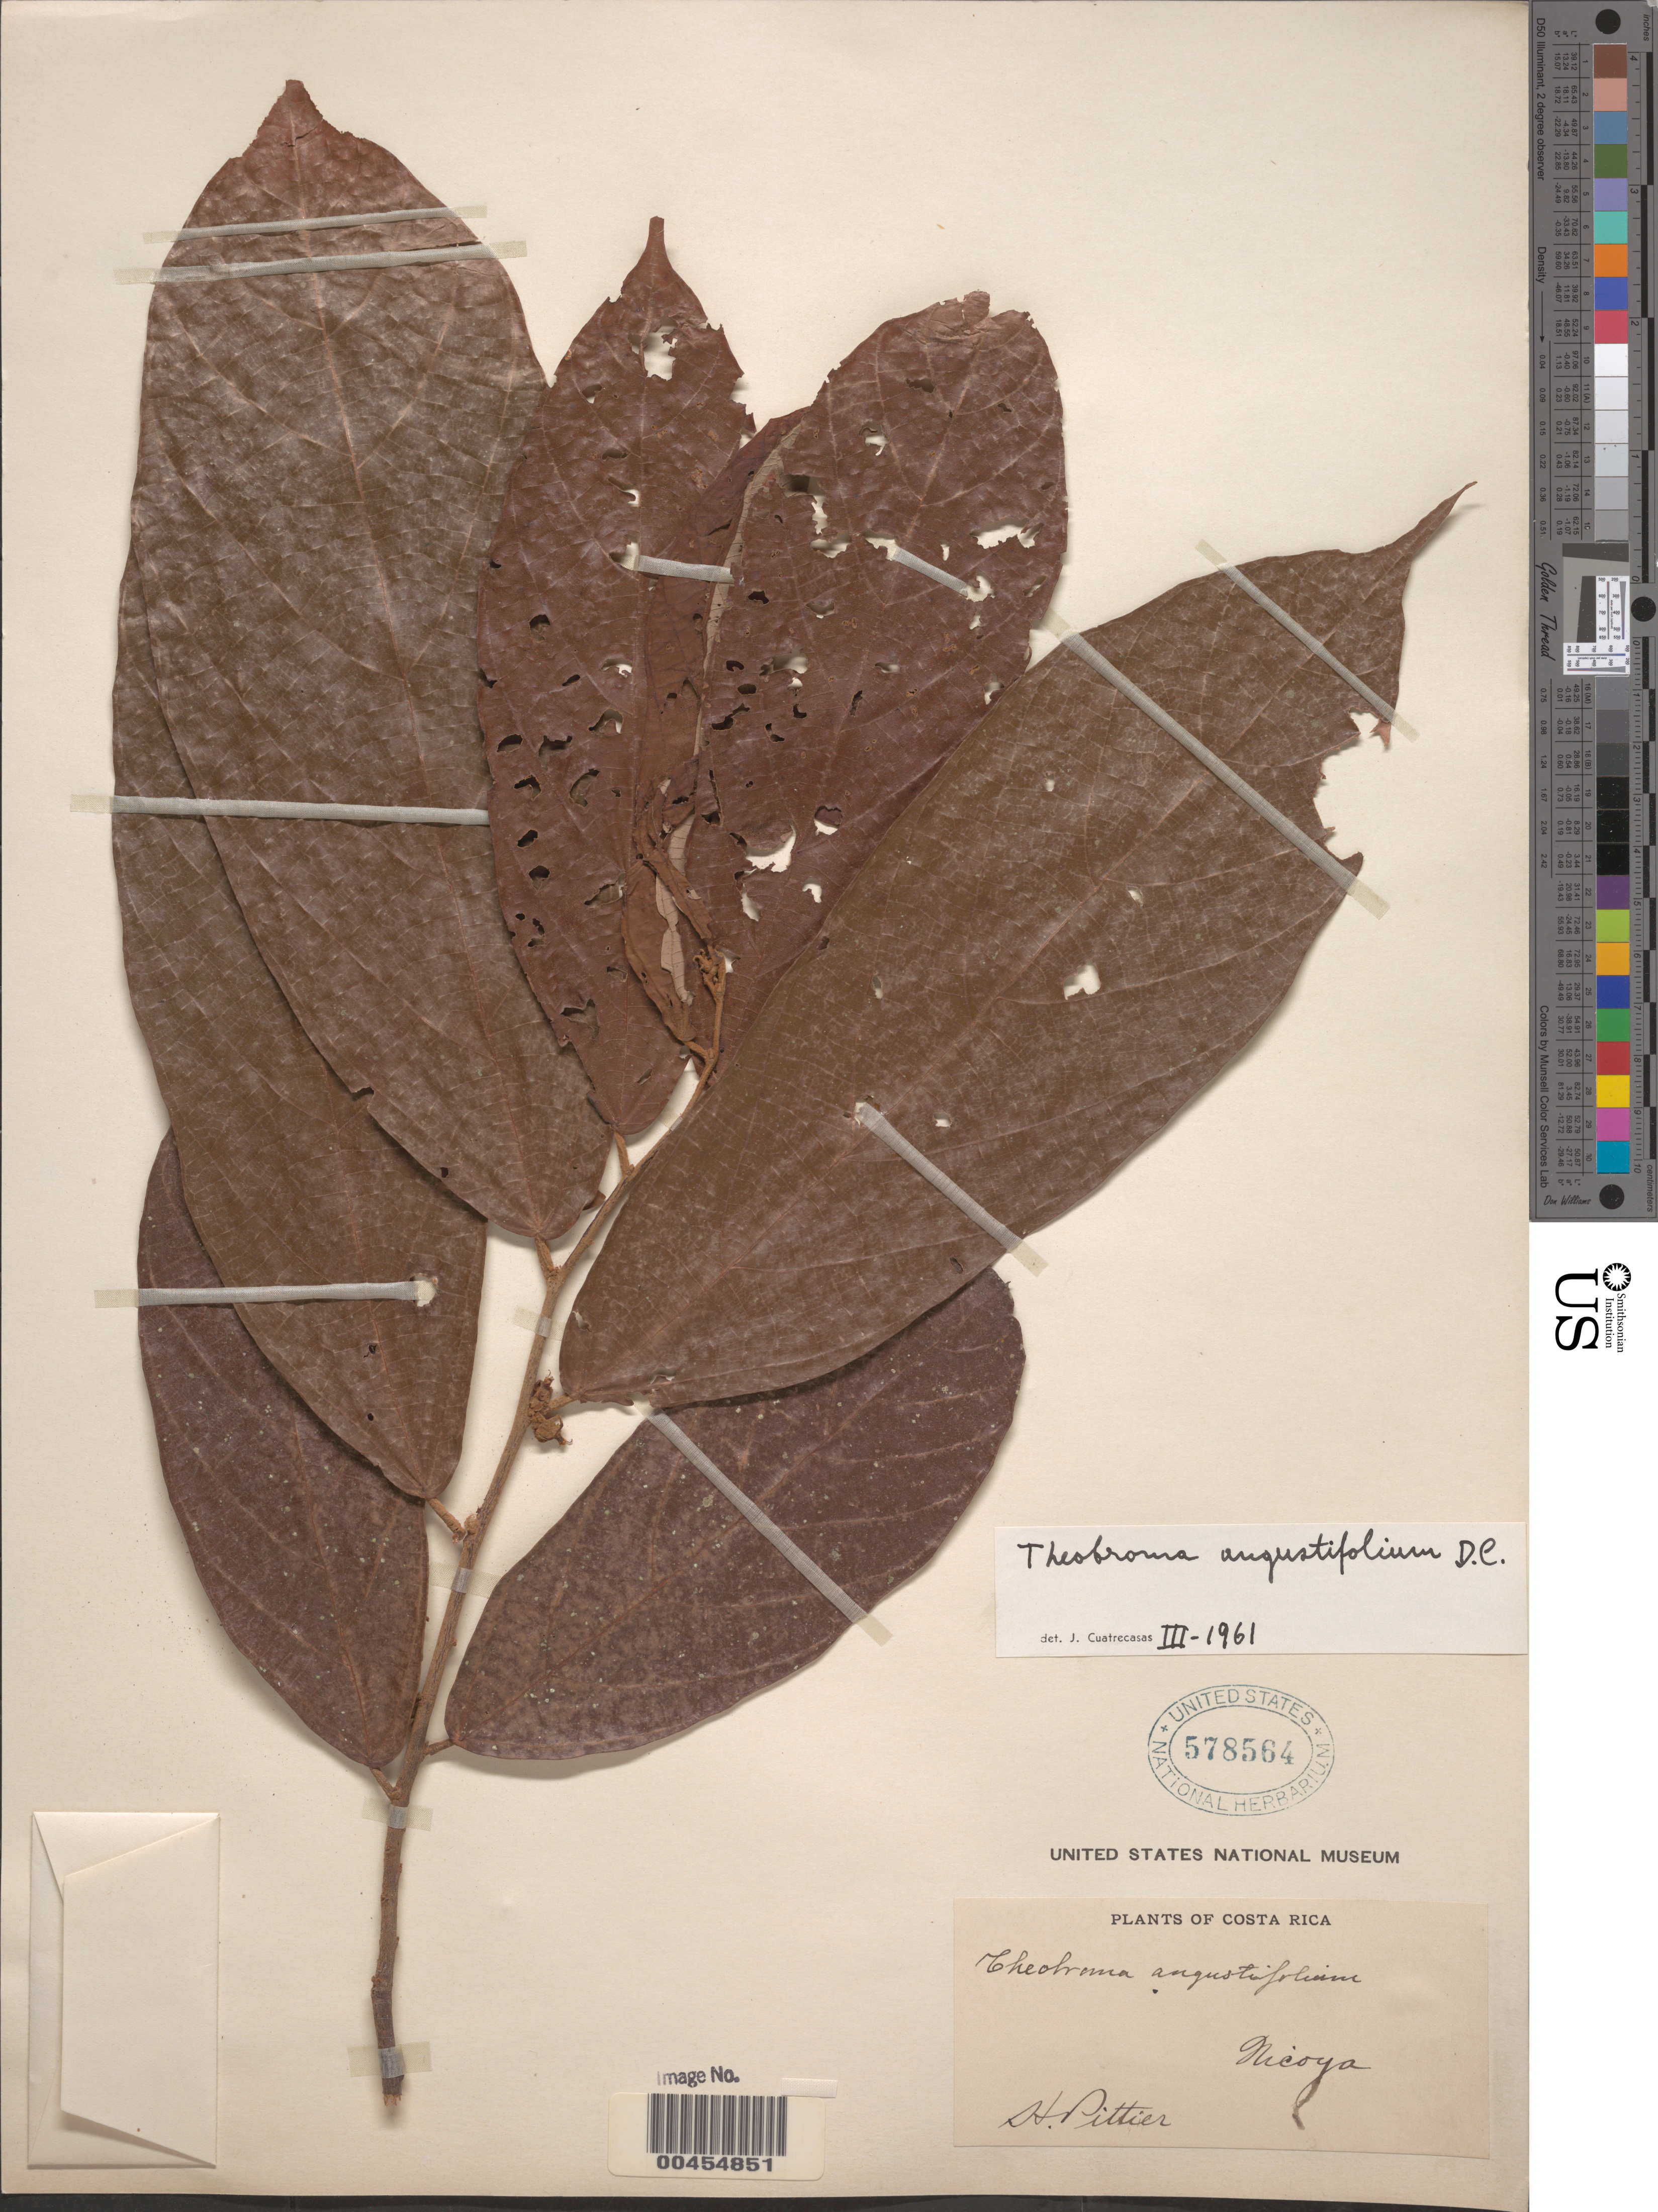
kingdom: Plantae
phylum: Tracheophyta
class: Magnoliopsida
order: Malvales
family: Malvaceae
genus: Theobroma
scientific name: Theobroma angustifolium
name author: DC.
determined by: Dorr, Laurence J., Curator (BOT), Smithsonian Institution - National Museum of Natural History (UNITED STATES)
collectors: H. F. Pittier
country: Costa Rica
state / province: Guanacaste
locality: Nicoya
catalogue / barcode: US 578564